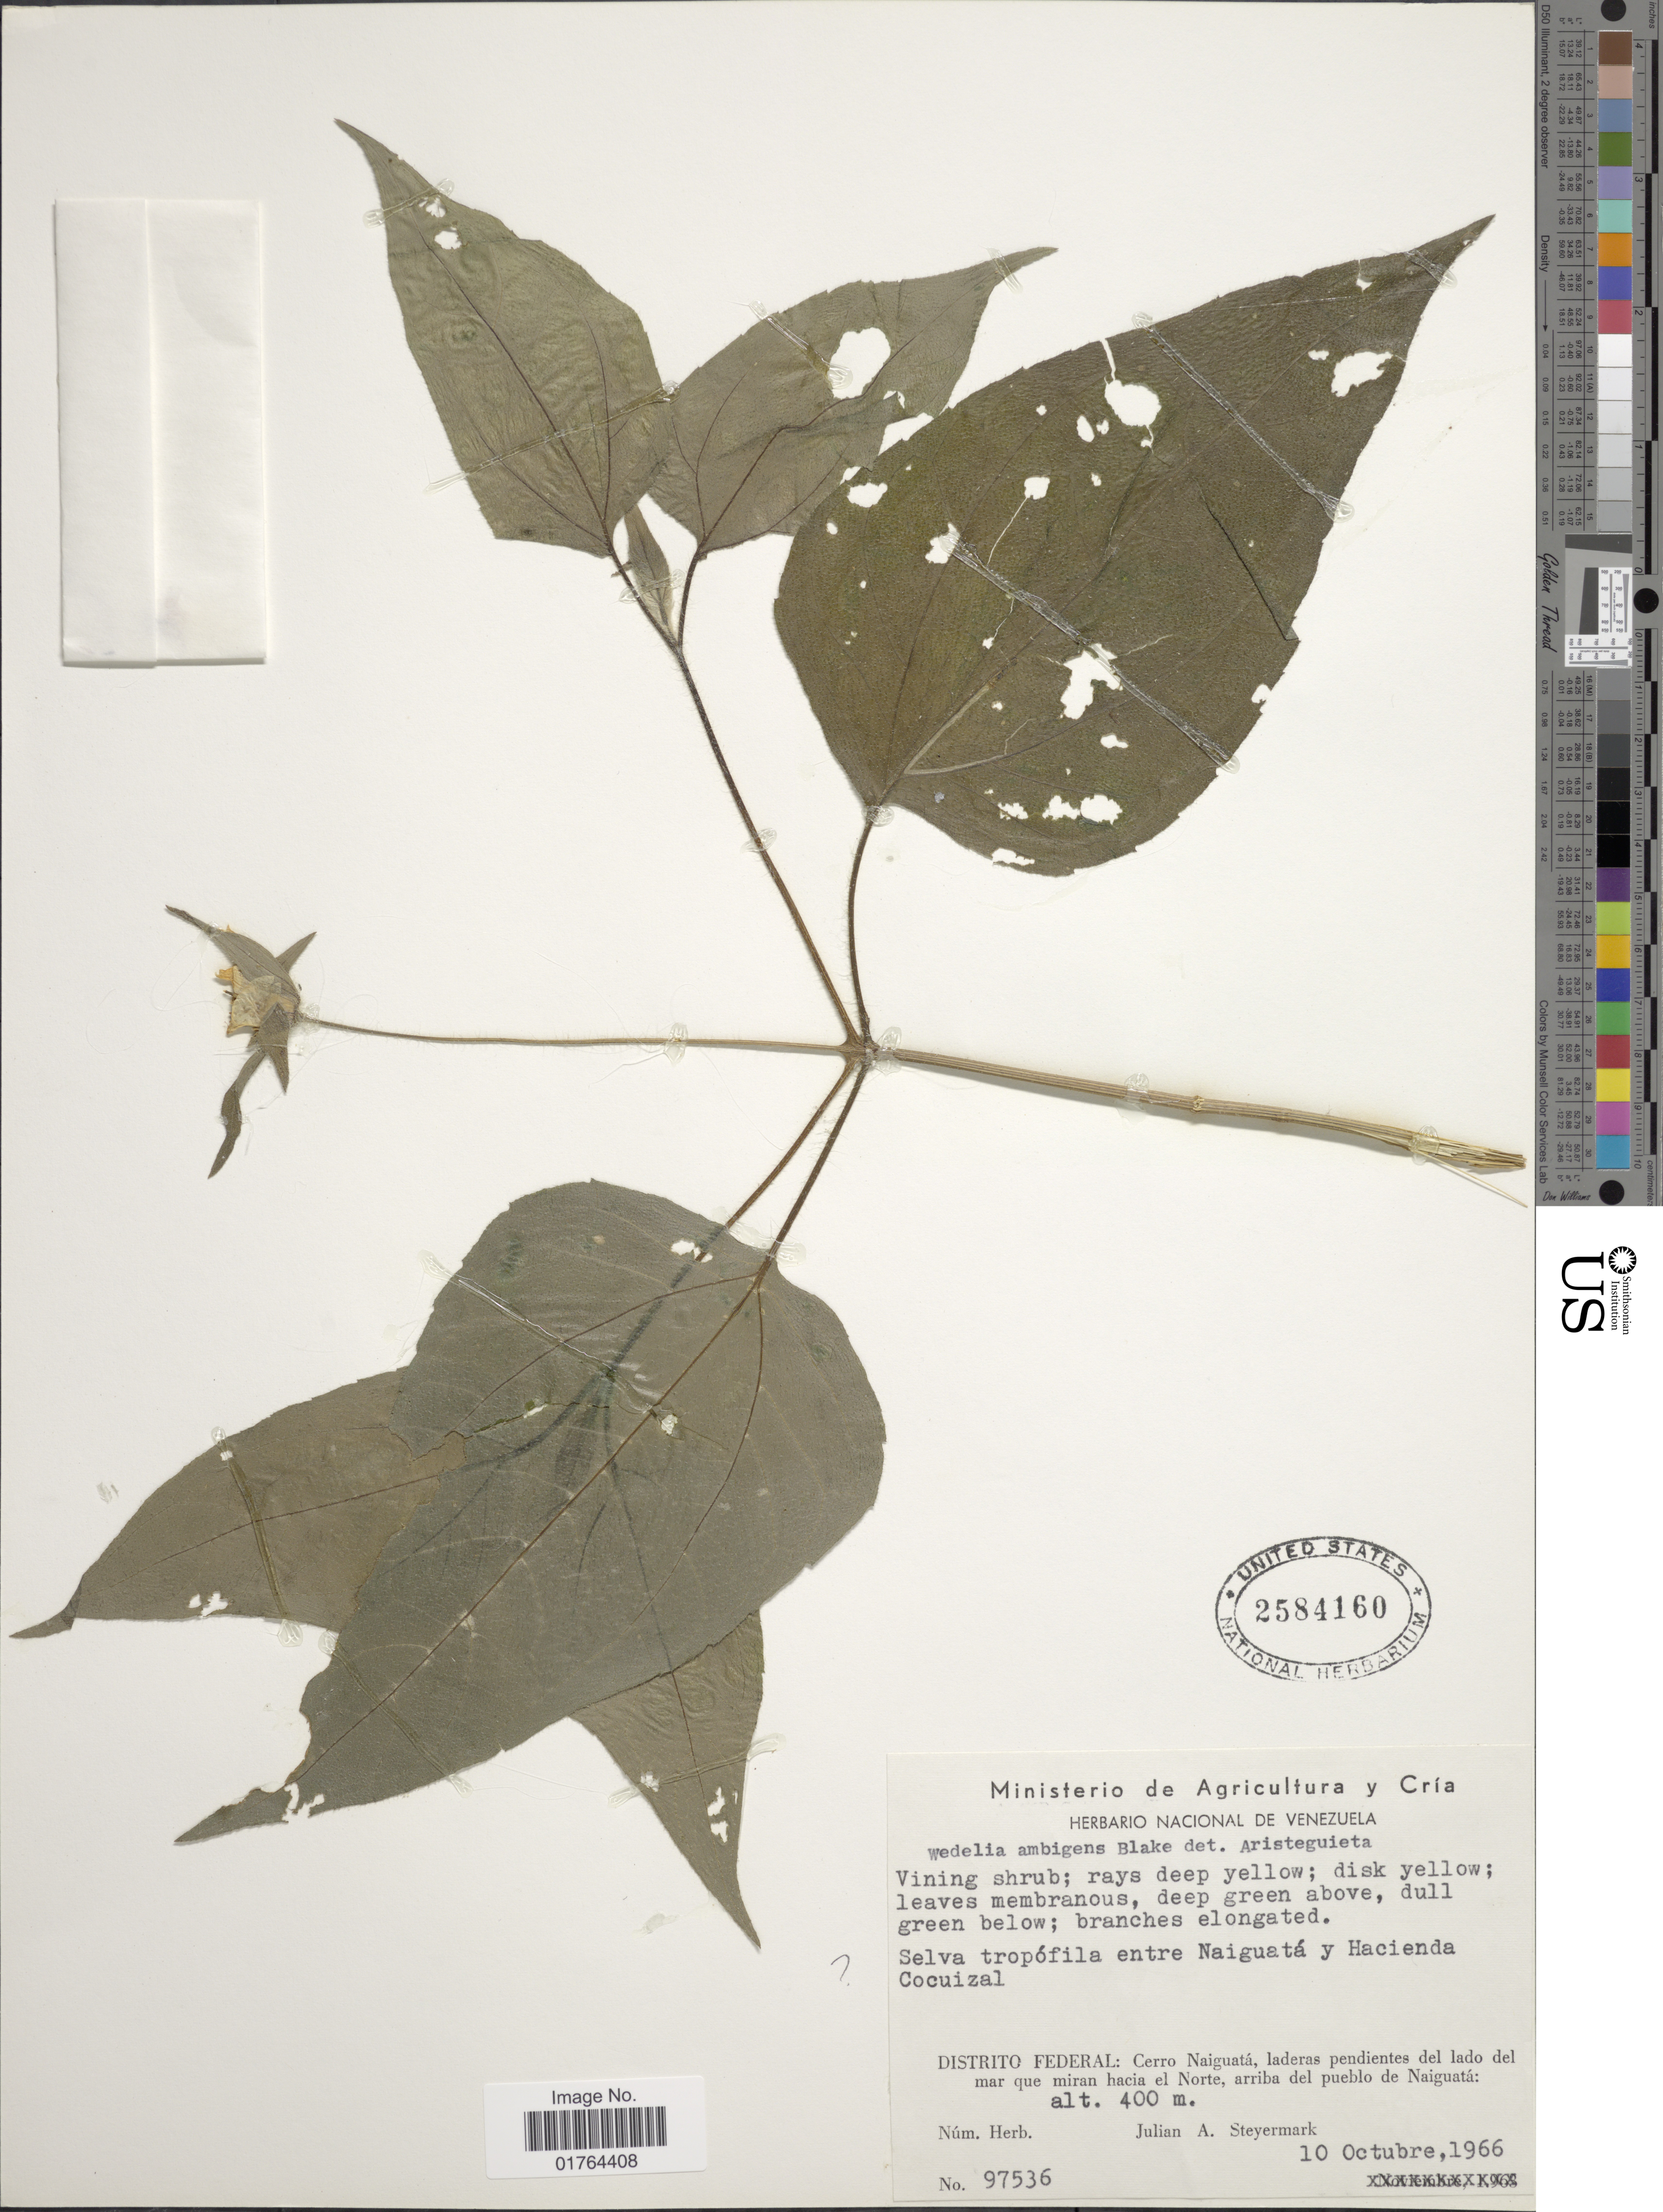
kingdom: Plantae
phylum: Tracheophyta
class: Magnoliopsida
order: Asterales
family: Asteraceae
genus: Wedelia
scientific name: Wedelia calycina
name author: Rich.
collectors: J. Steyermark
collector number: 97536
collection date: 1966-10-10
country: Venezuela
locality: Entre Naiguata y Hacienda Cocuizal, Distrito Federal, Cerro Naiguata, laderas pendientes del lado del mar que miran hacia el Norte, arriba del pueblo de Naiguata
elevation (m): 400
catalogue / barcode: US 2584160